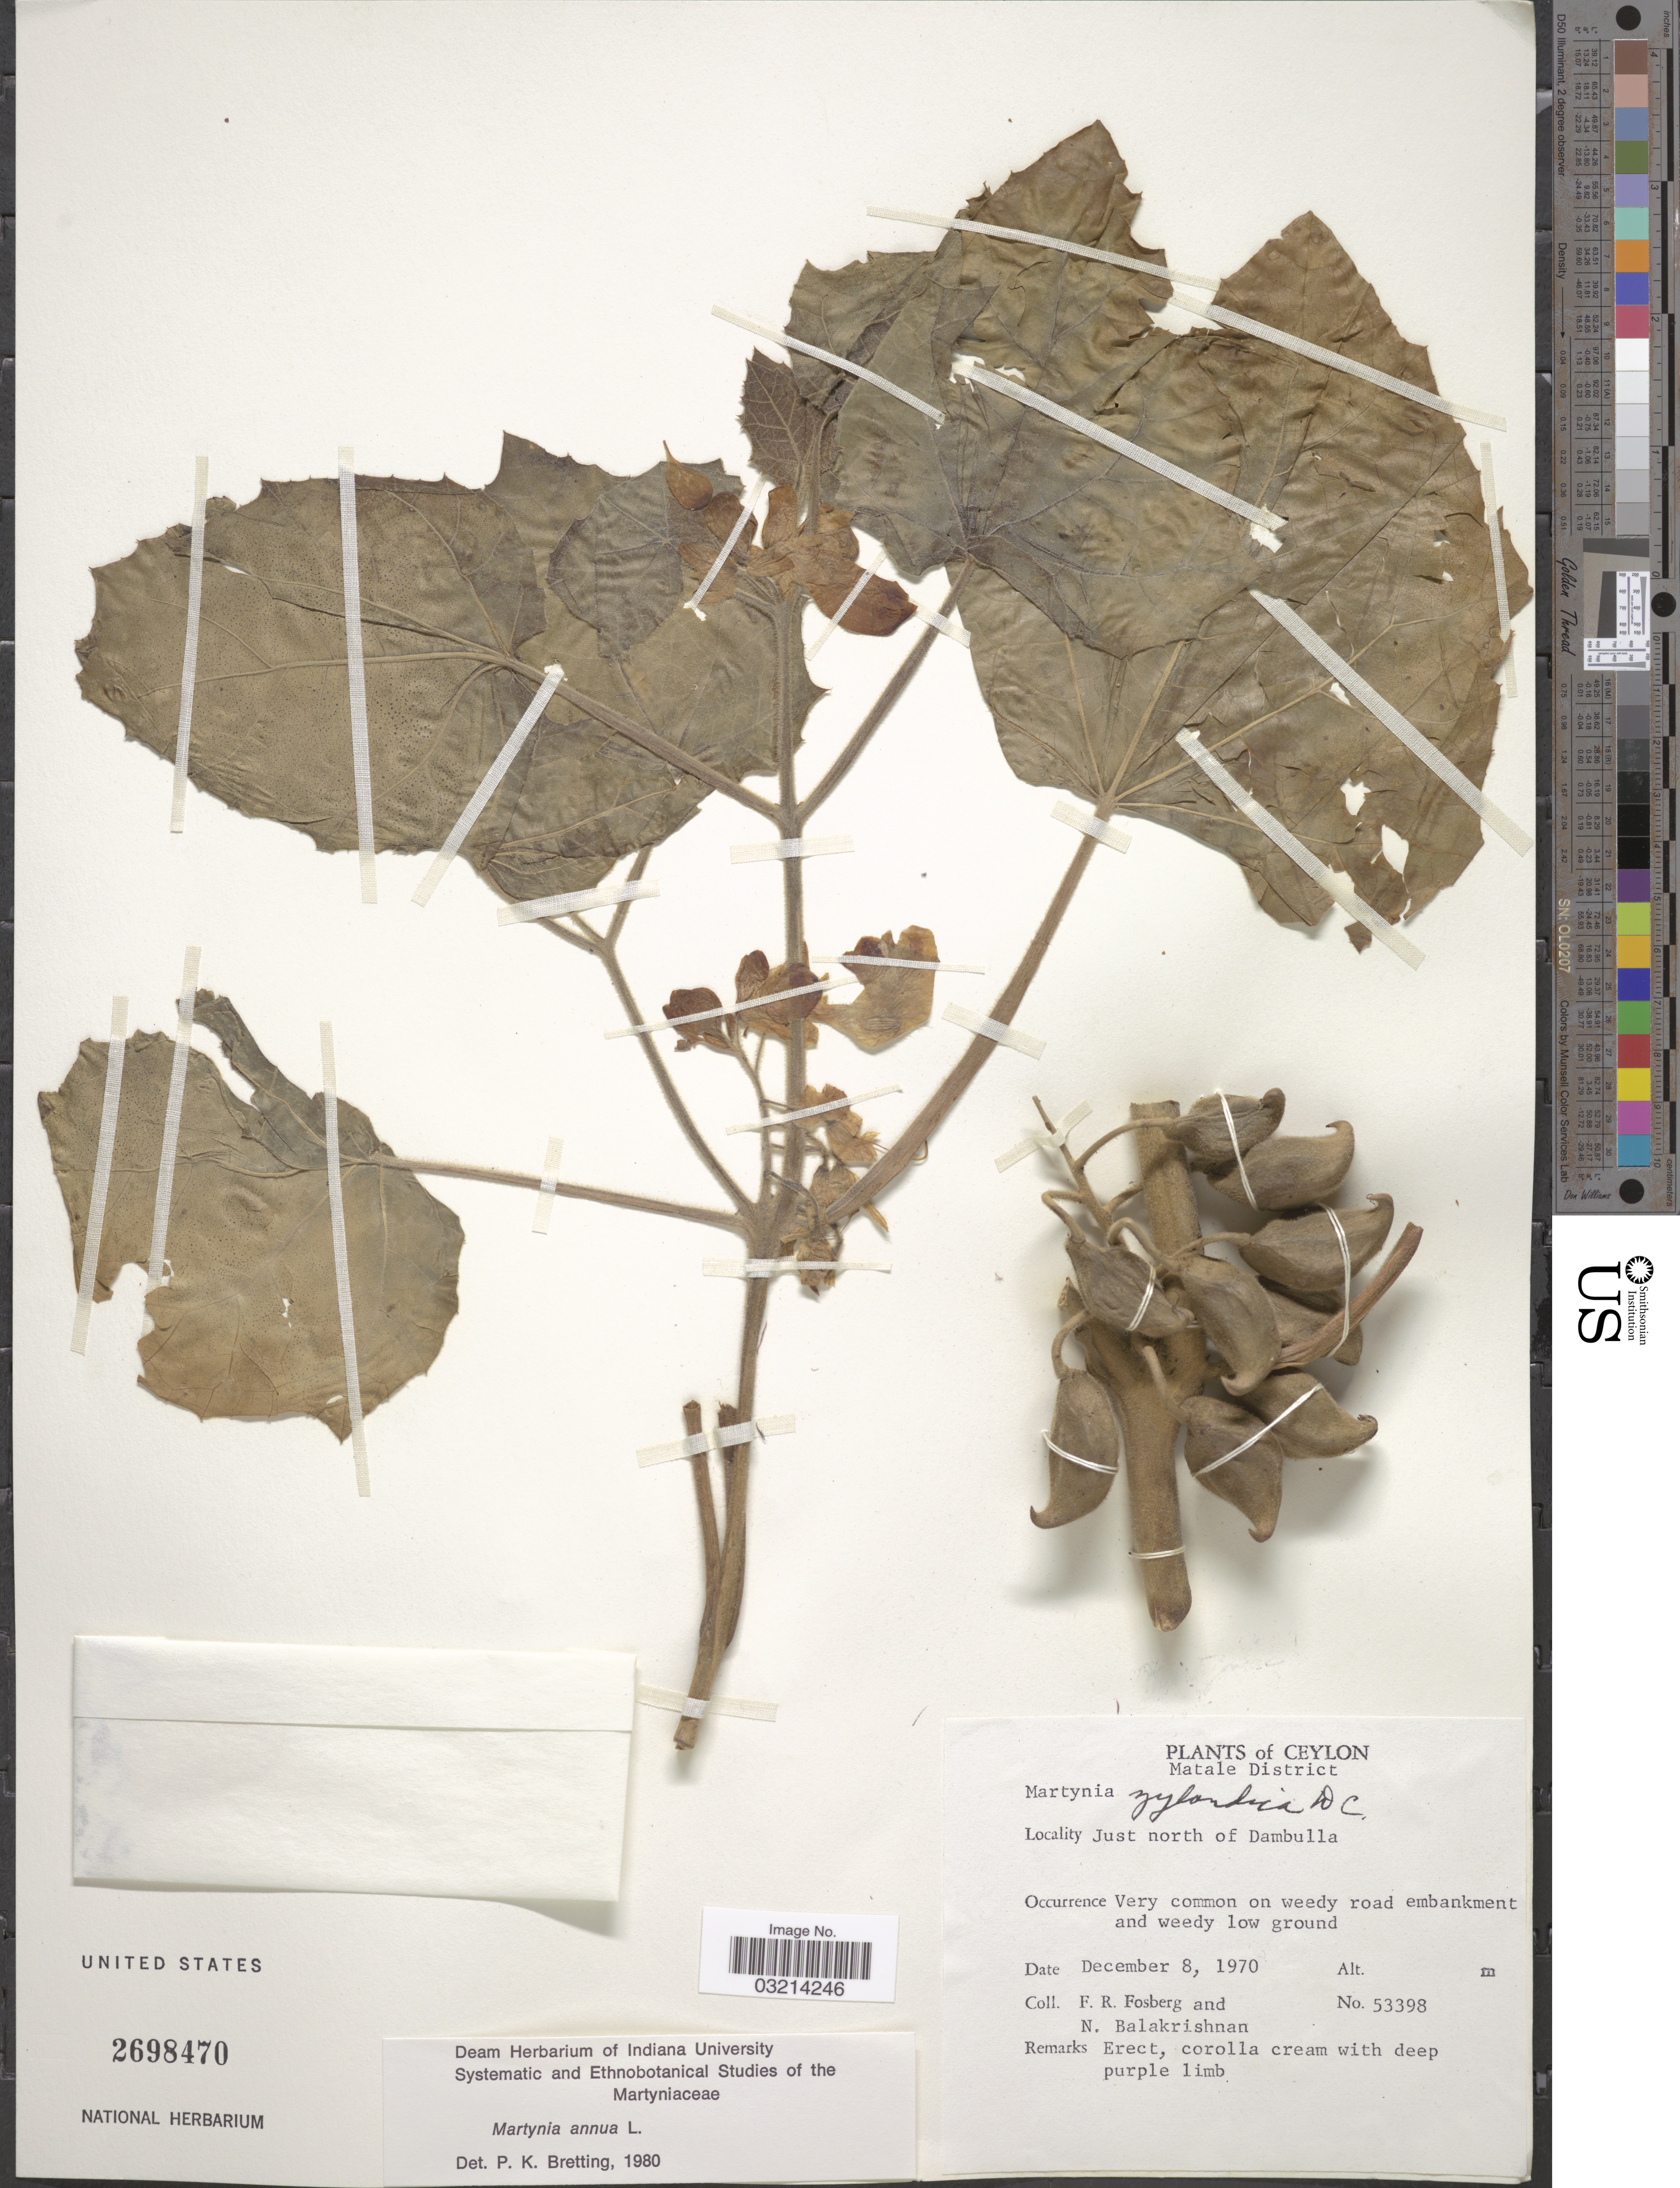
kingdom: Plantae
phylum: Tracheophyta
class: Magnoliopsida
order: Lamiales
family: Martyniaceae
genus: Martynia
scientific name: Martynia annua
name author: L.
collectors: F. R. Fosberg & N. Balakrishnan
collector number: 53398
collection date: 1970-12-08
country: Sri Lanka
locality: Ceylon. Matale District. Just north of Dambulla.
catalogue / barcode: US 2698470